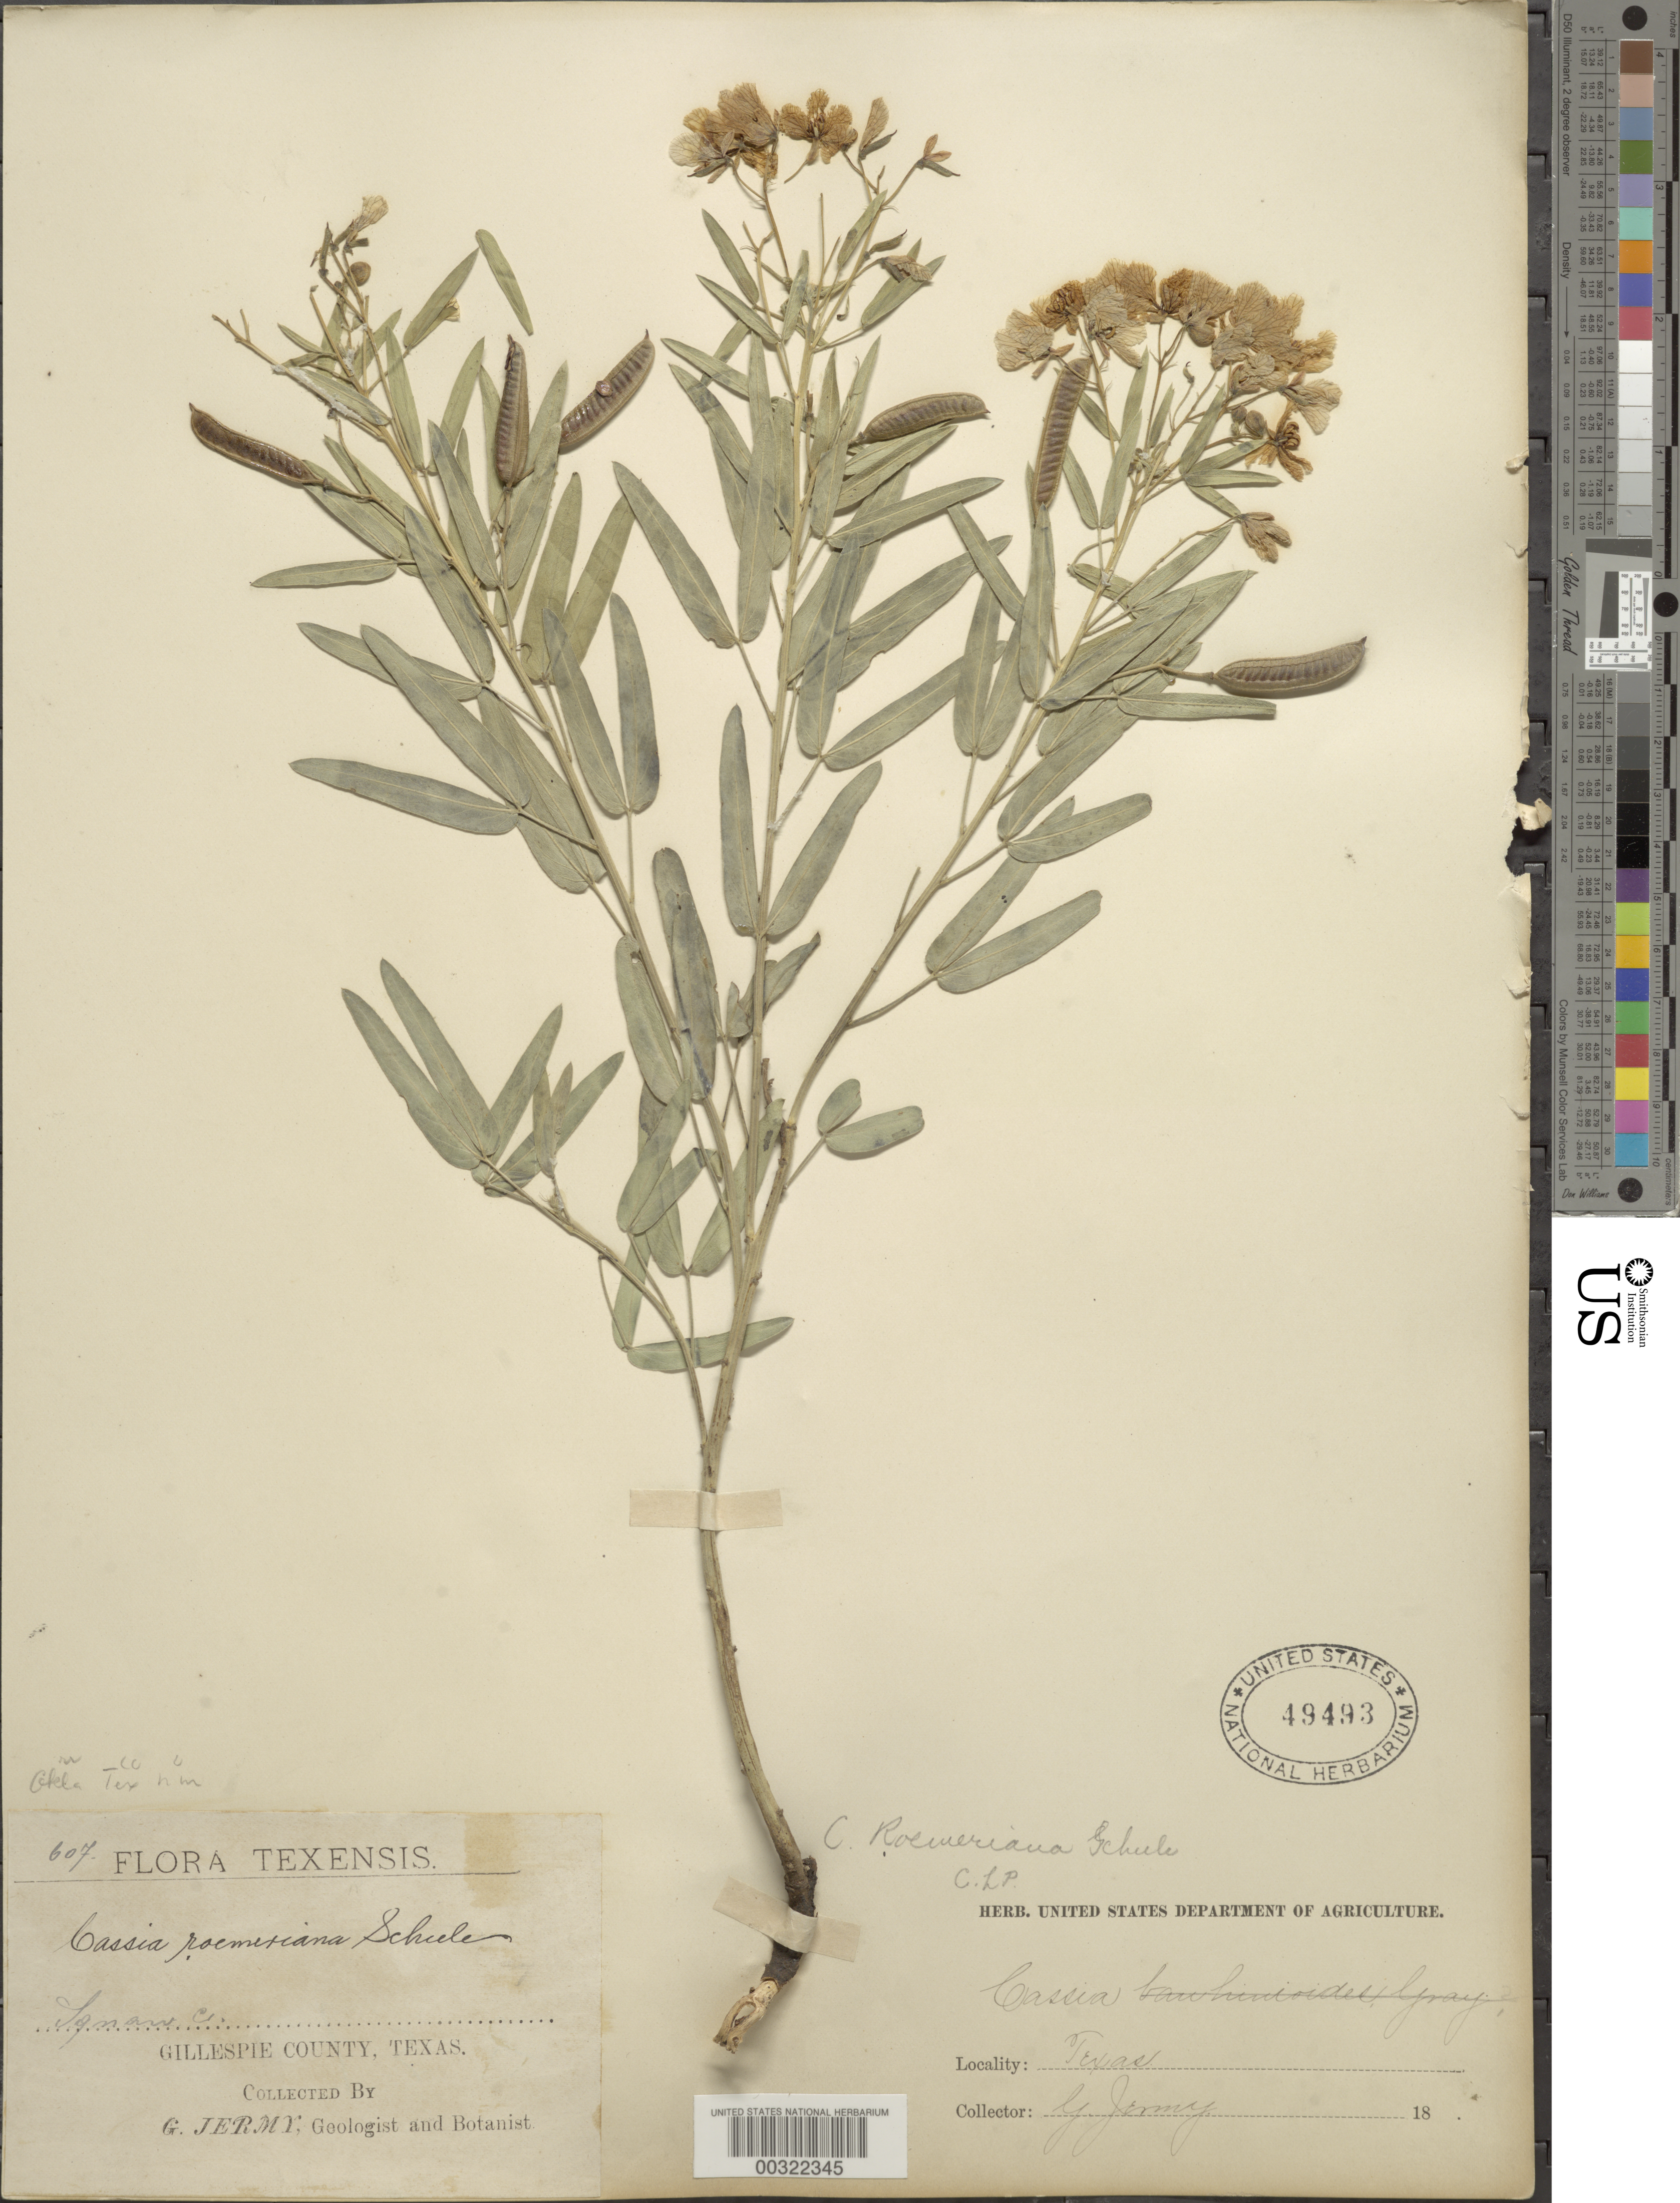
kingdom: Plantae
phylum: Tracheophyta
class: Magnoliopsida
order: Fabales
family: Fabaceae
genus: Senna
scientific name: Senna roemeriana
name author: (Scheele) H.S. Irwin & Barneby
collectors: G. Jermy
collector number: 607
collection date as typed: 18--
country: United States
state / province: Texas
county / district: Gillespie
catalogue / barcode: US 49493